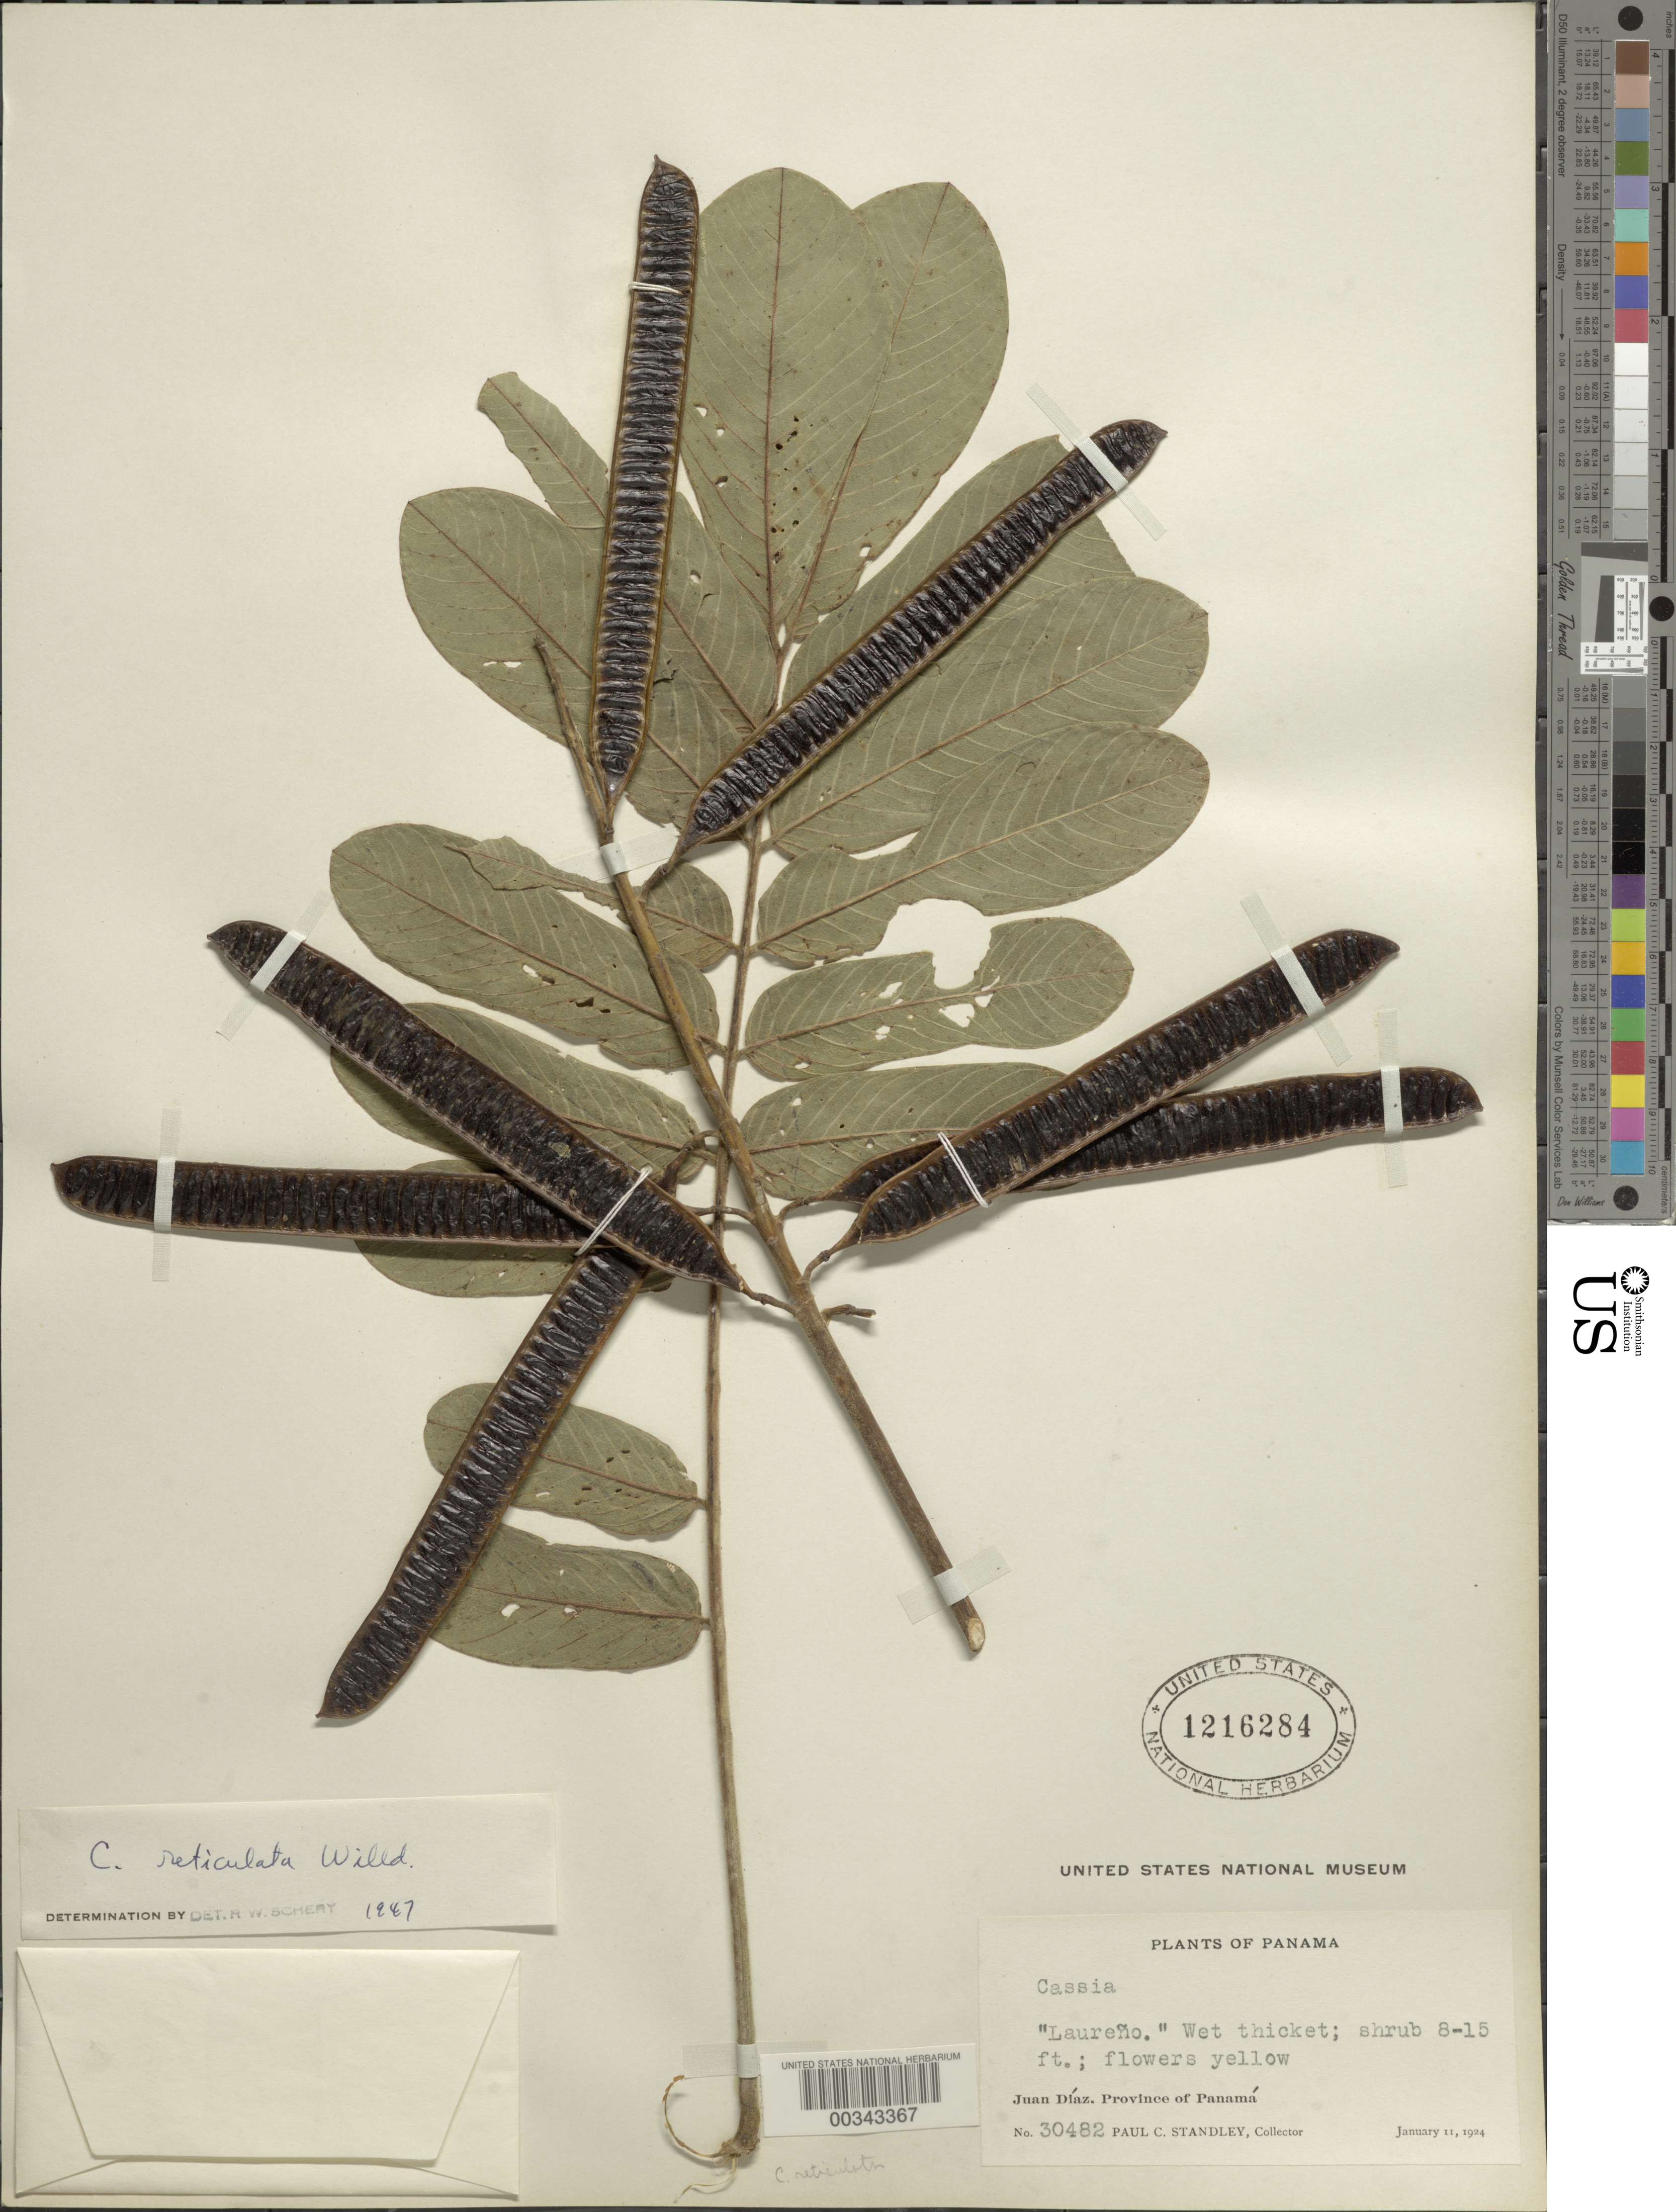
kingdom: Plantae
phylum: Tracheophyta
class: Magnoliopsida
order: Fabales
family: Fabaceae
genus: Senna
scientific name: Senna reticulata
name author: (Willd.) H.S. Irwin & Barneby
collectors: P. C. Standley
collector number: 30482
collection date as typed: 11 Jan 1924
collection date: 1924-01-11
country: Panama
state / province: Panamá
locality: Juan Diaz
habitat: Wet thicket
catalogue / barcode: US 1216284